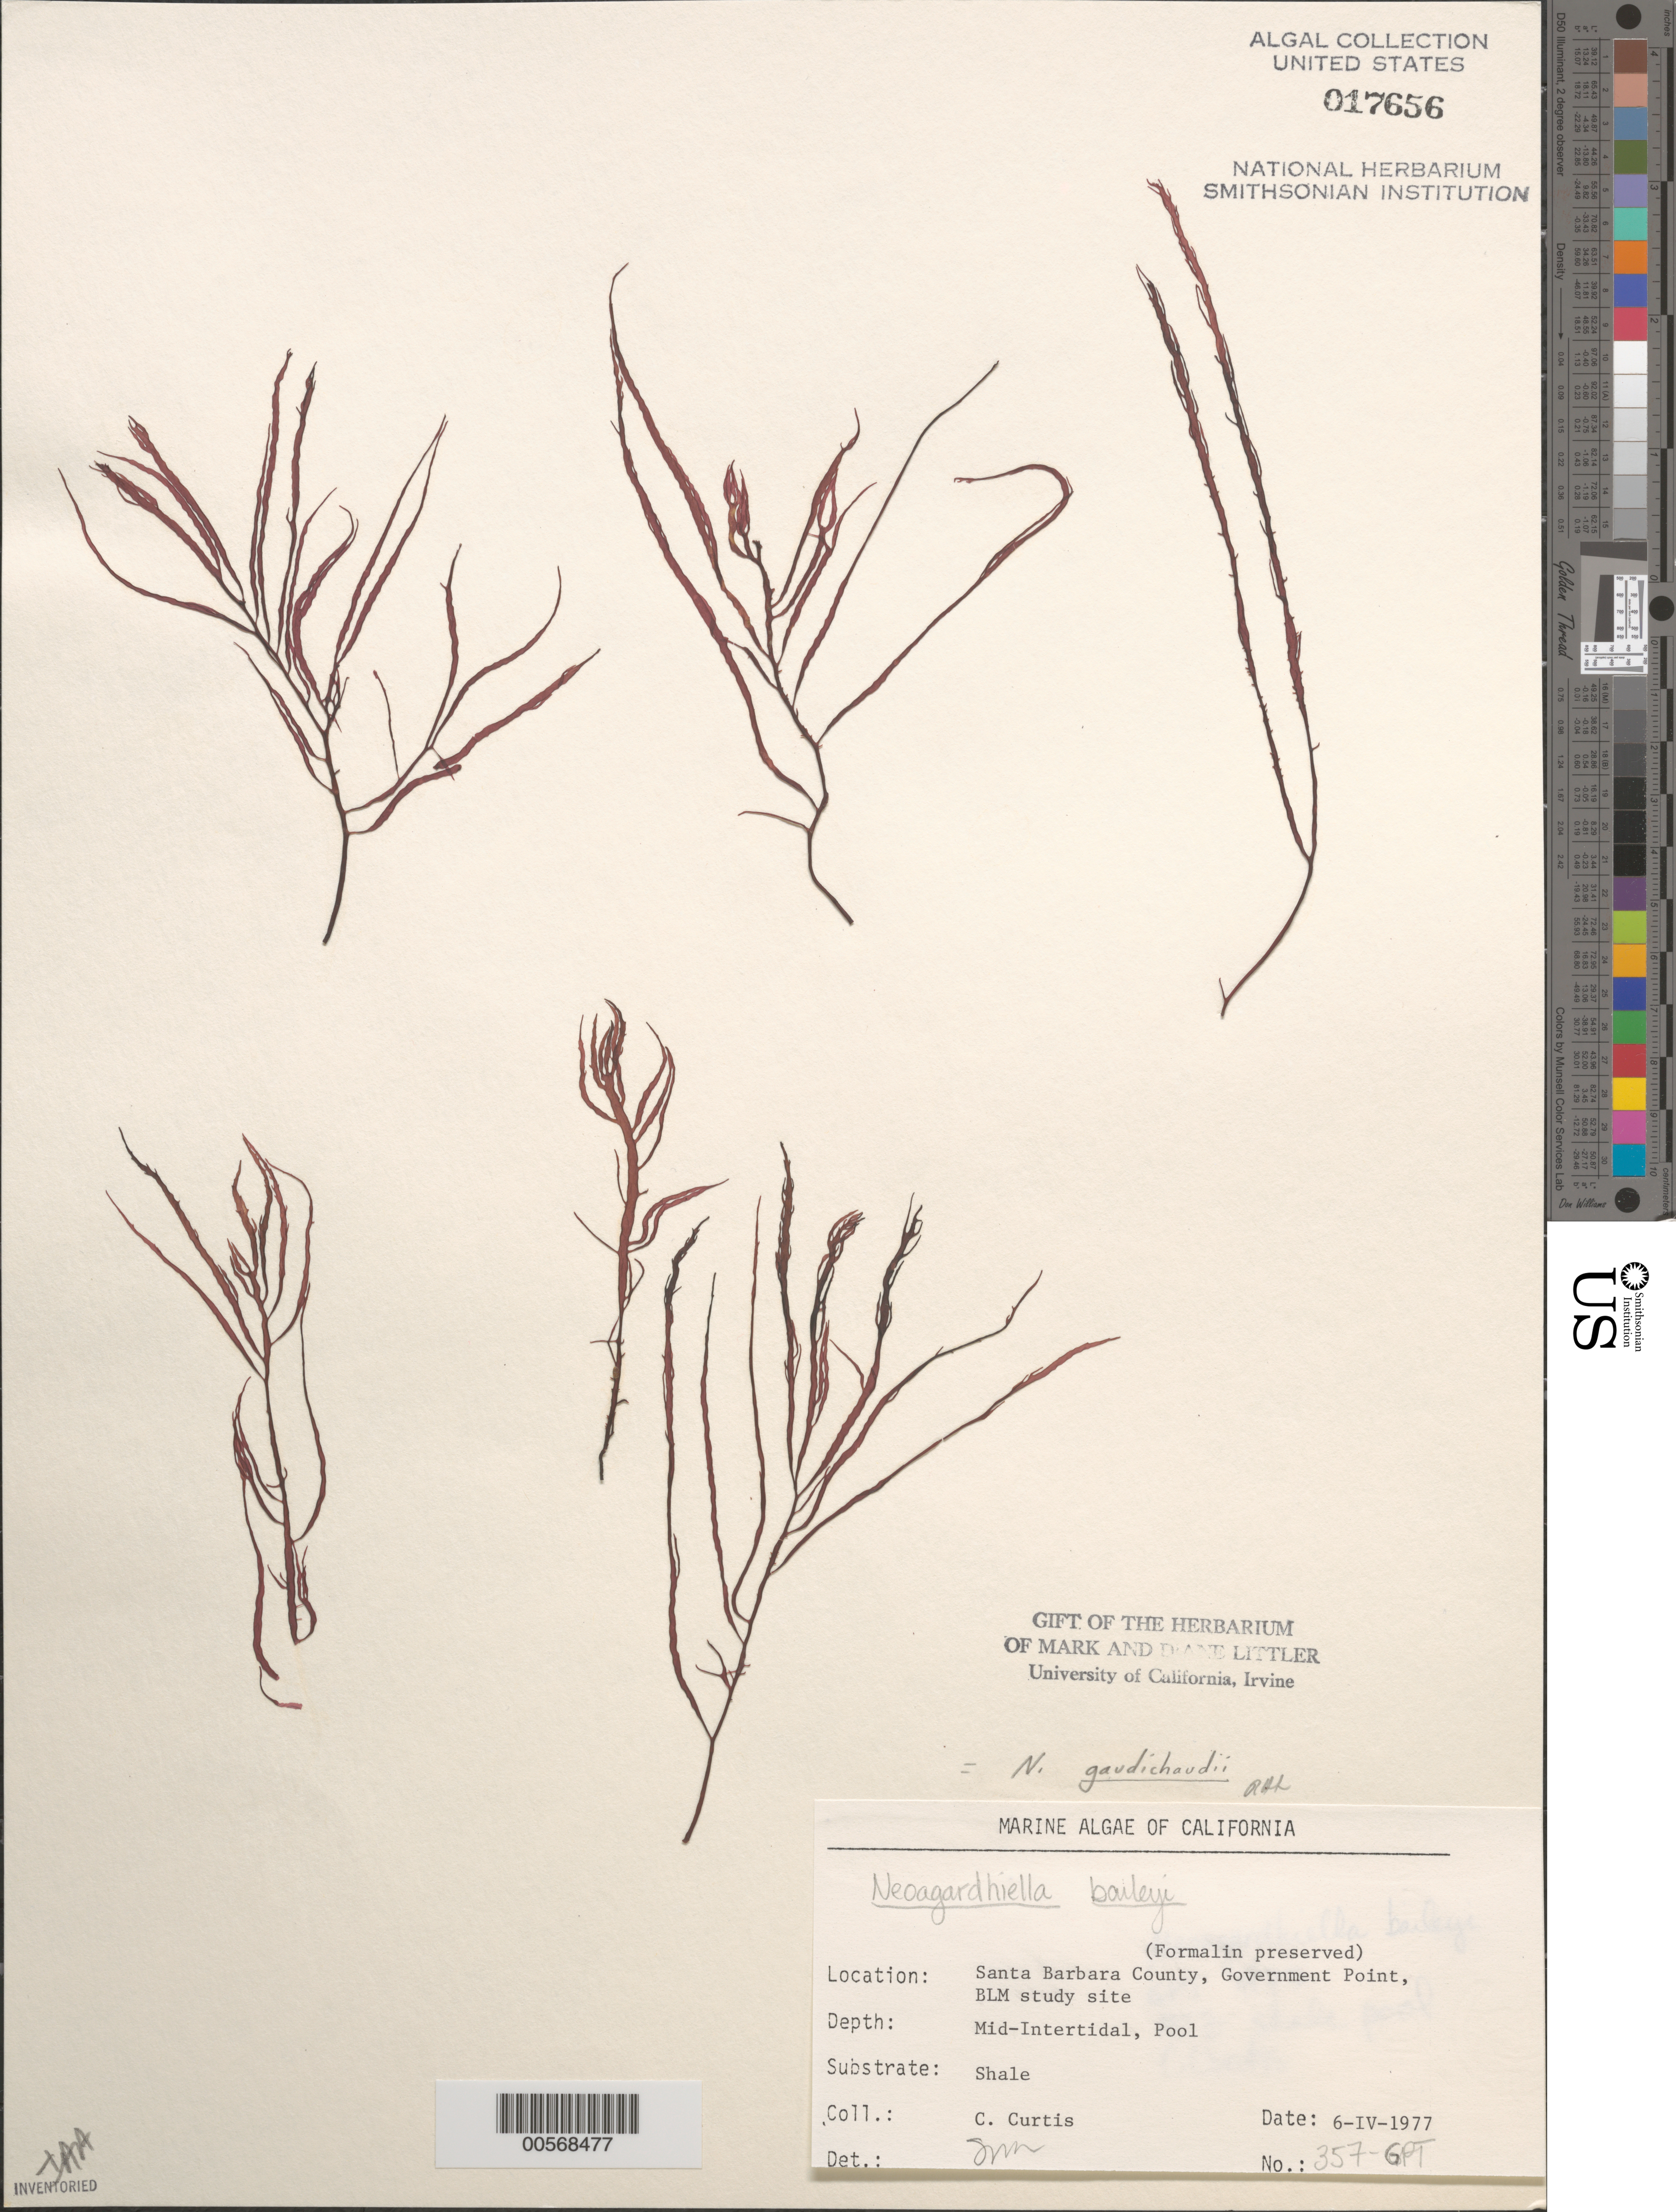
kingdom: Plantae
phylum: Rhodophyta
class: Florideophyceae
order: Gigartinales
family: Solieriaceae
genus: Sarcodiotheca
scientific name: Sarcodiotheca gaudichaudii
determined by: Algae name updating Project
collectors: C. Curtis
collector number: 357-gpt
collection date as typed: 06 Apr 1977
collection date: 1977-04-06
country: United States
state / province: California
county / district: Santa Barbara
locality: Government Point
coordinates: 34 26'31"N, 120 24'06"W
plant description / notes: BLM-SOCALBIGHT Rocky Intertidal Survey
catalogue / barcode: US 17656